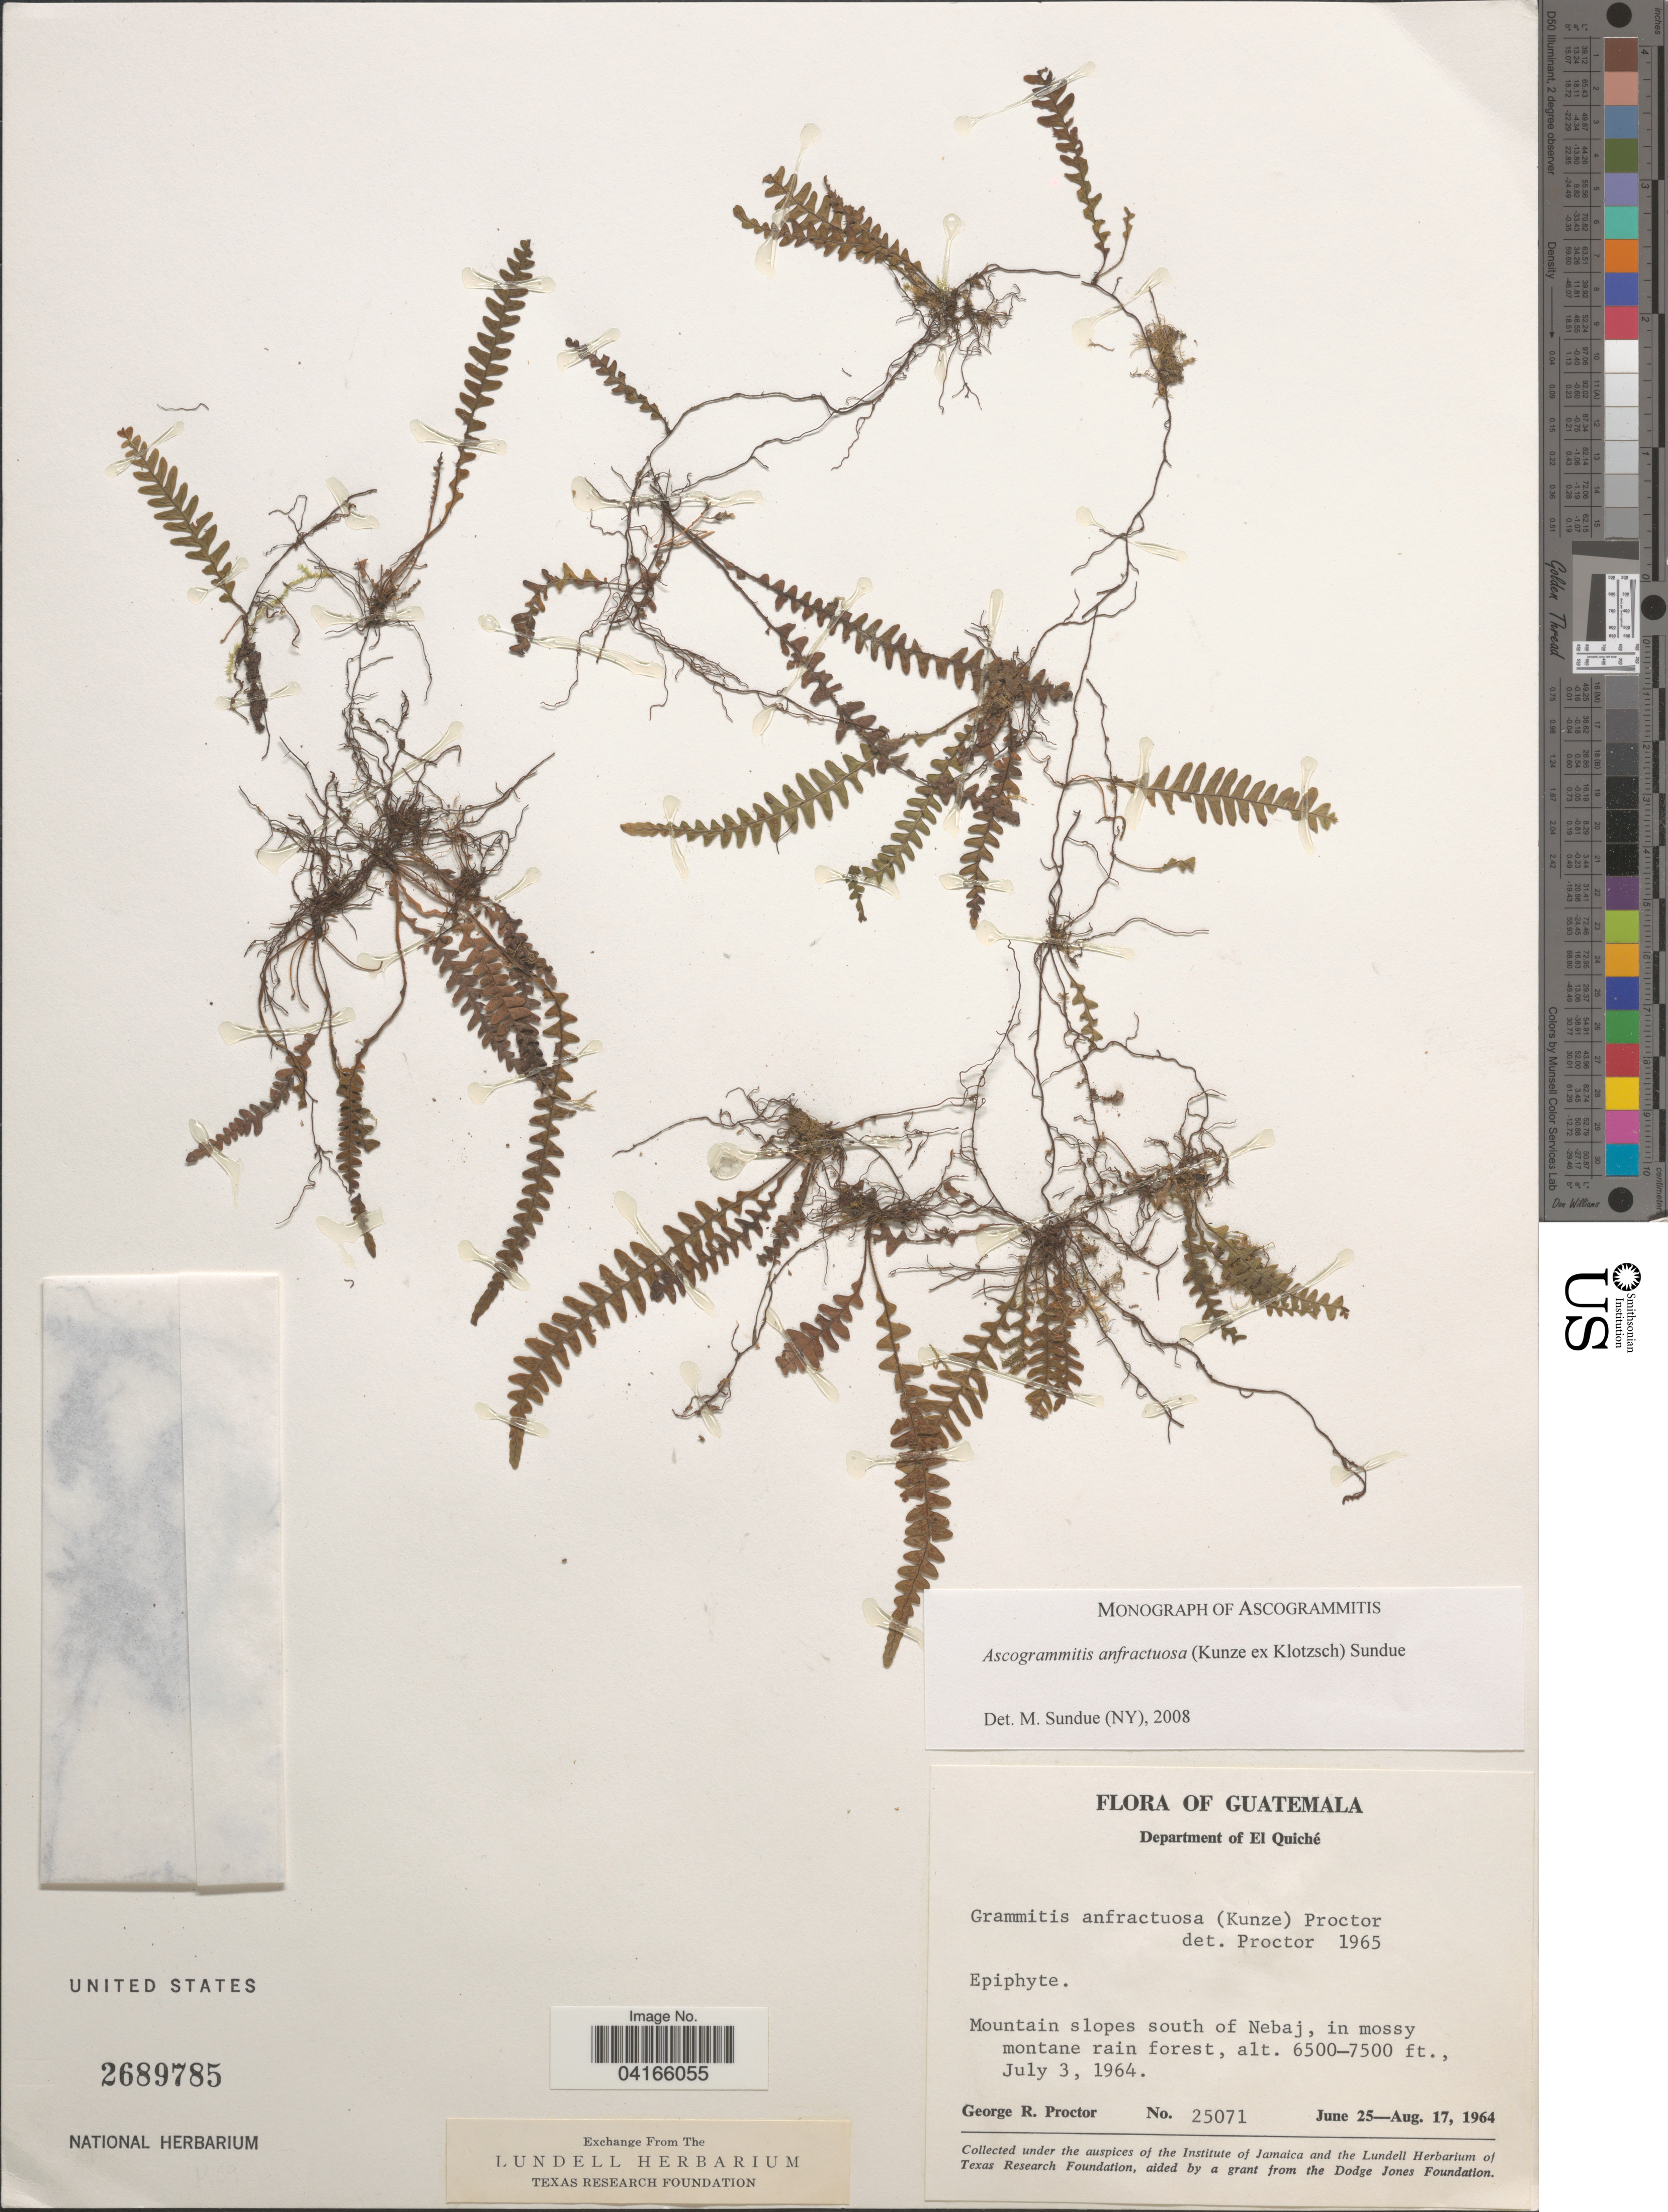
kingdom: Plantae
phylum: Tracheophyta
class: Polypodiopsida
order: Polypodiales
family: Polypodiaceae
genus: Ascogrammitis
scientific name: Ascogrammitis anfractuosa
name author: (Kunze ex Klotzsch) Sundue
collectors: G. Proctor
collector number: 25071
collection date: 1964-06-25/1964-08-17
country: Guatemala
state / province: El Quiche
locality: Department of El Quiché. Mountain slopes south of Nebaj, in mossy montane rain forest.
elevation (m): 1981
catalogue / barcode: US 2689785